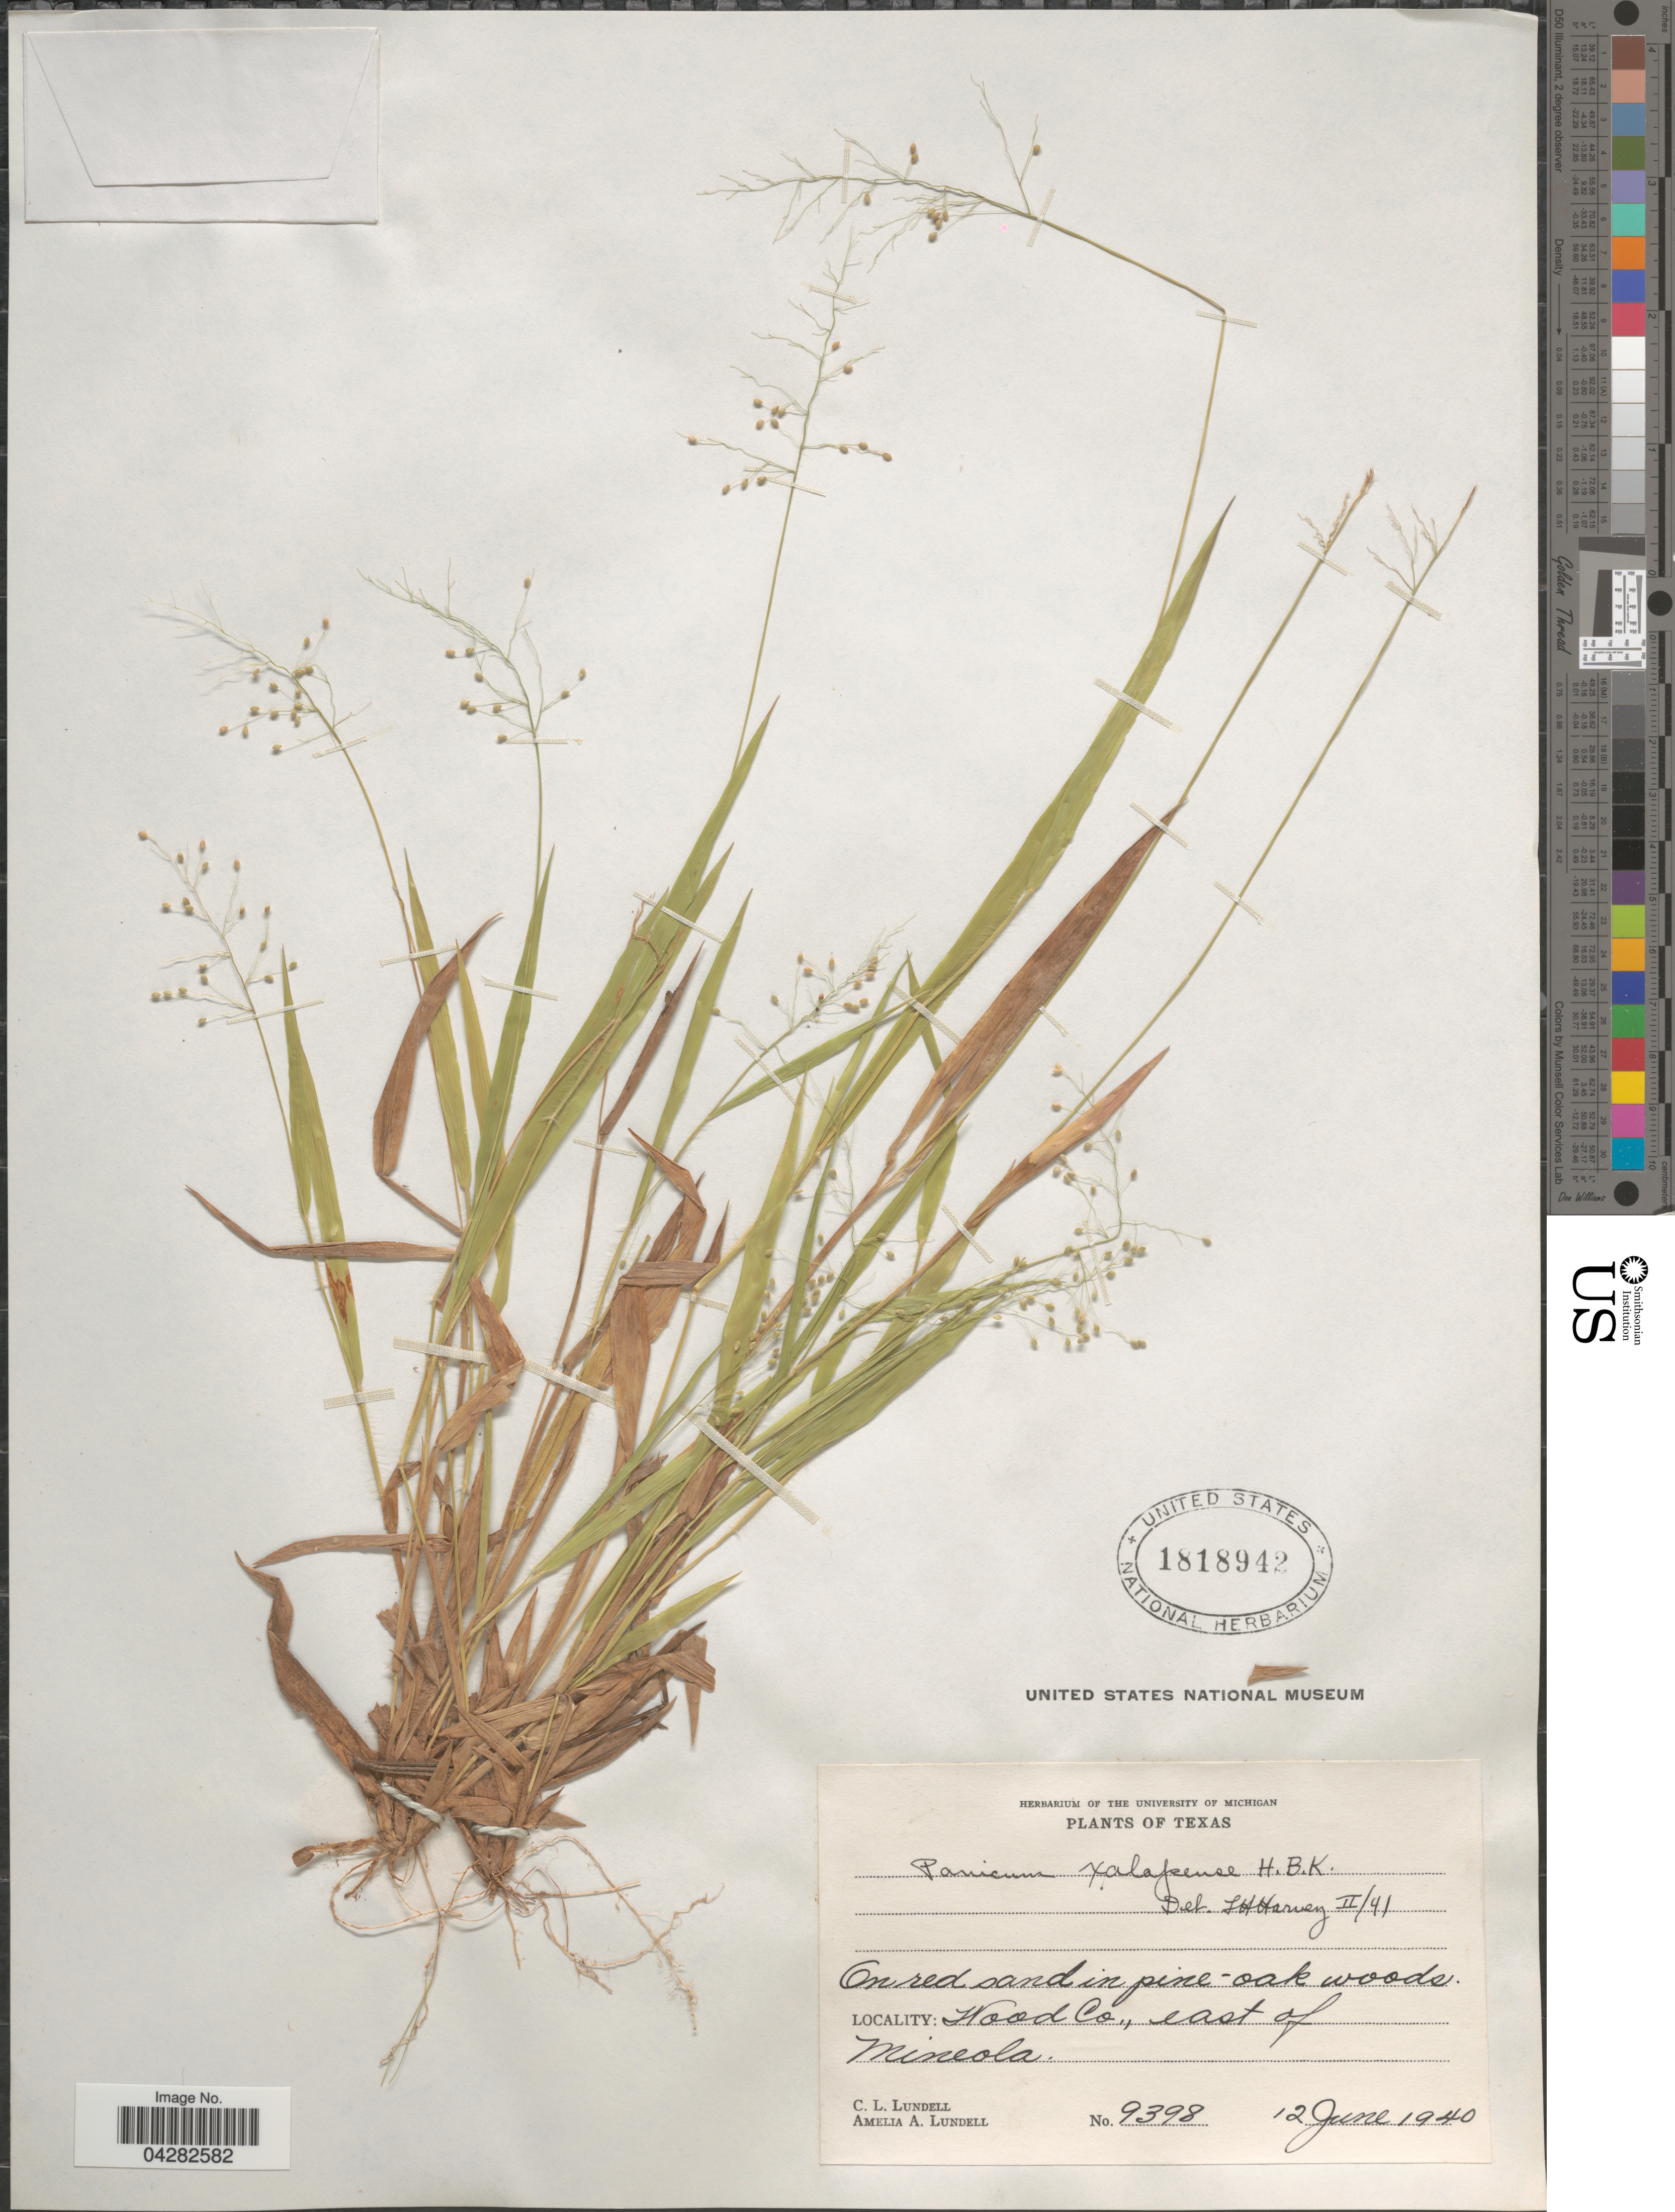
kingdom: Plantae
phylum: Tracheophyta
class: Liliopsida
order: Poales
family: Poaceae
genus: Dichanthelium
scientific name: Dichanthelium laxiflorum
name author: (Lam.) Gould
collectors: C. L. Lundell & A. A. Lundell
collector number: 9398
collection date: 1940-06-12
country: United States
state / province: Texas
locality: Hood Co., east of Mineola.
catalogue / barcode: US 1818942